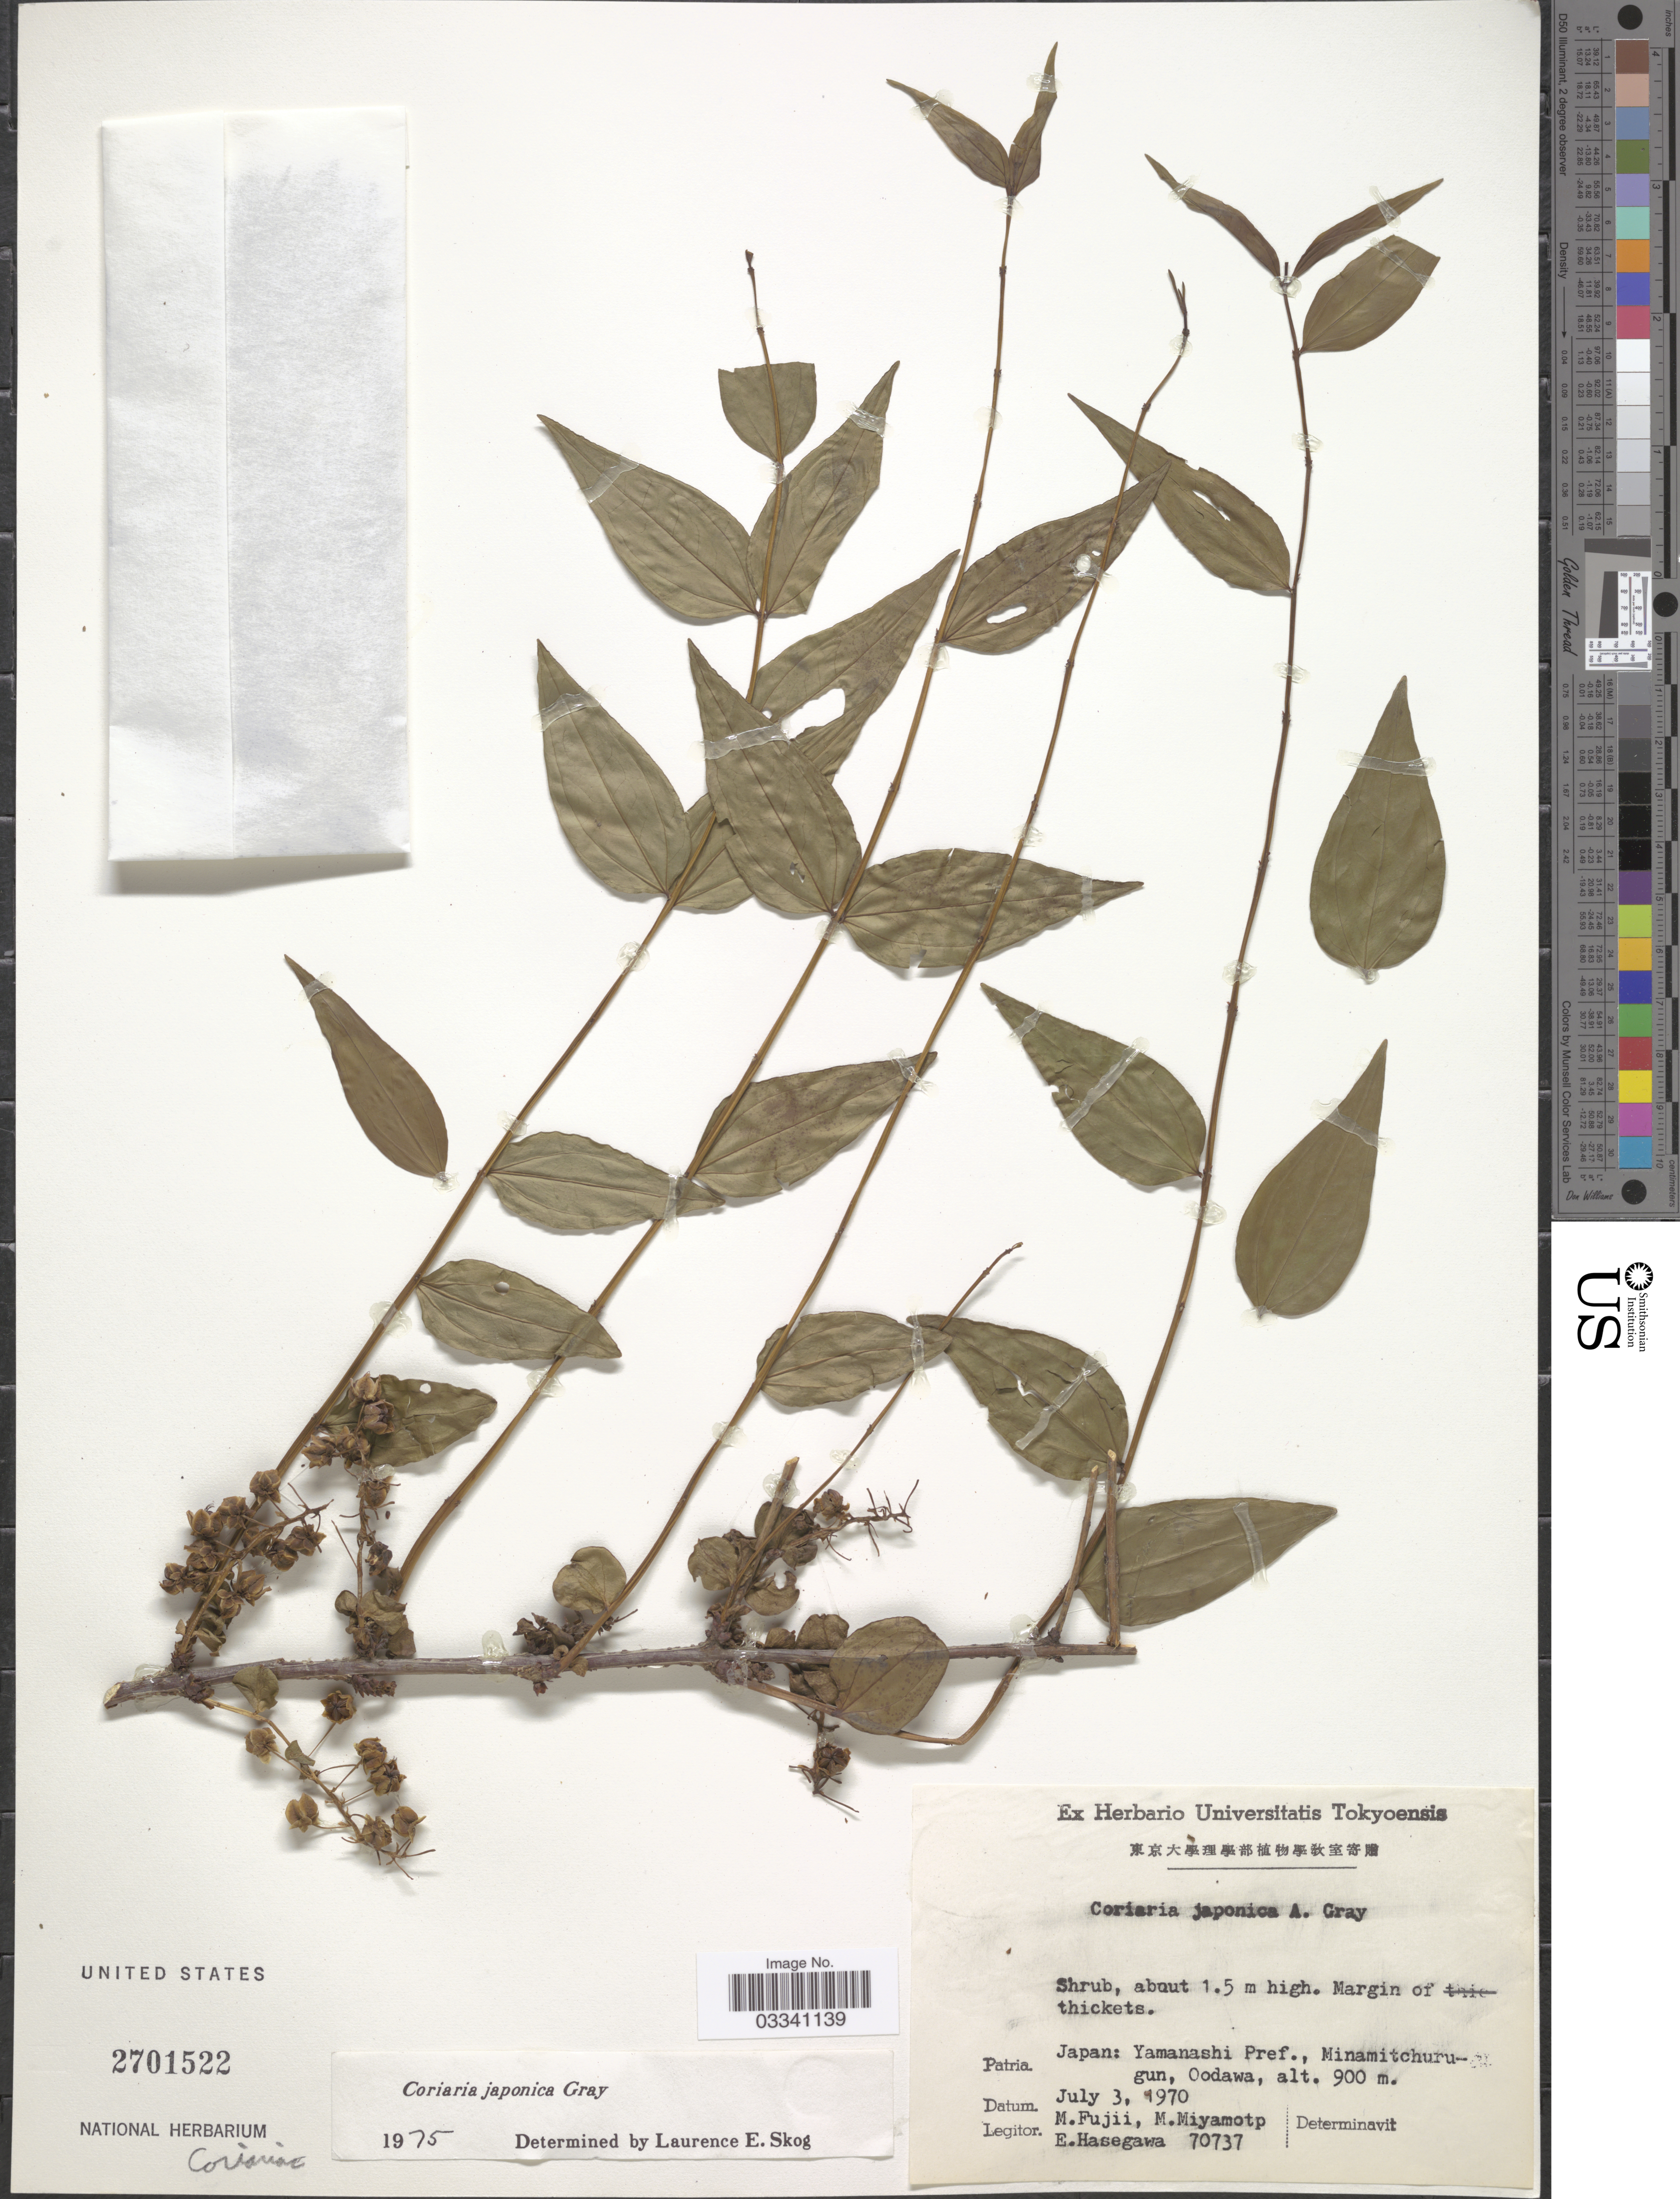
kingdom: Plantae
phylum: Tracheophyta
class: Magnoliopsida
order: Cucurbitales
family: Coriariaceae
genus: Coriaria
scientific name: Coriaria japonica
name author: A. Gray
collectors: M. T. Fujii, M. Miyamotp & E. Hasegawa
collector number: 70737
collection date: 1970-07-03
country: Japan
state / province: Yamanasi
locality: Yamanashi Pref., Minamitchuru-gun, Oodawa.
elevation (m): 900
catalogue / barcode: US 2701522